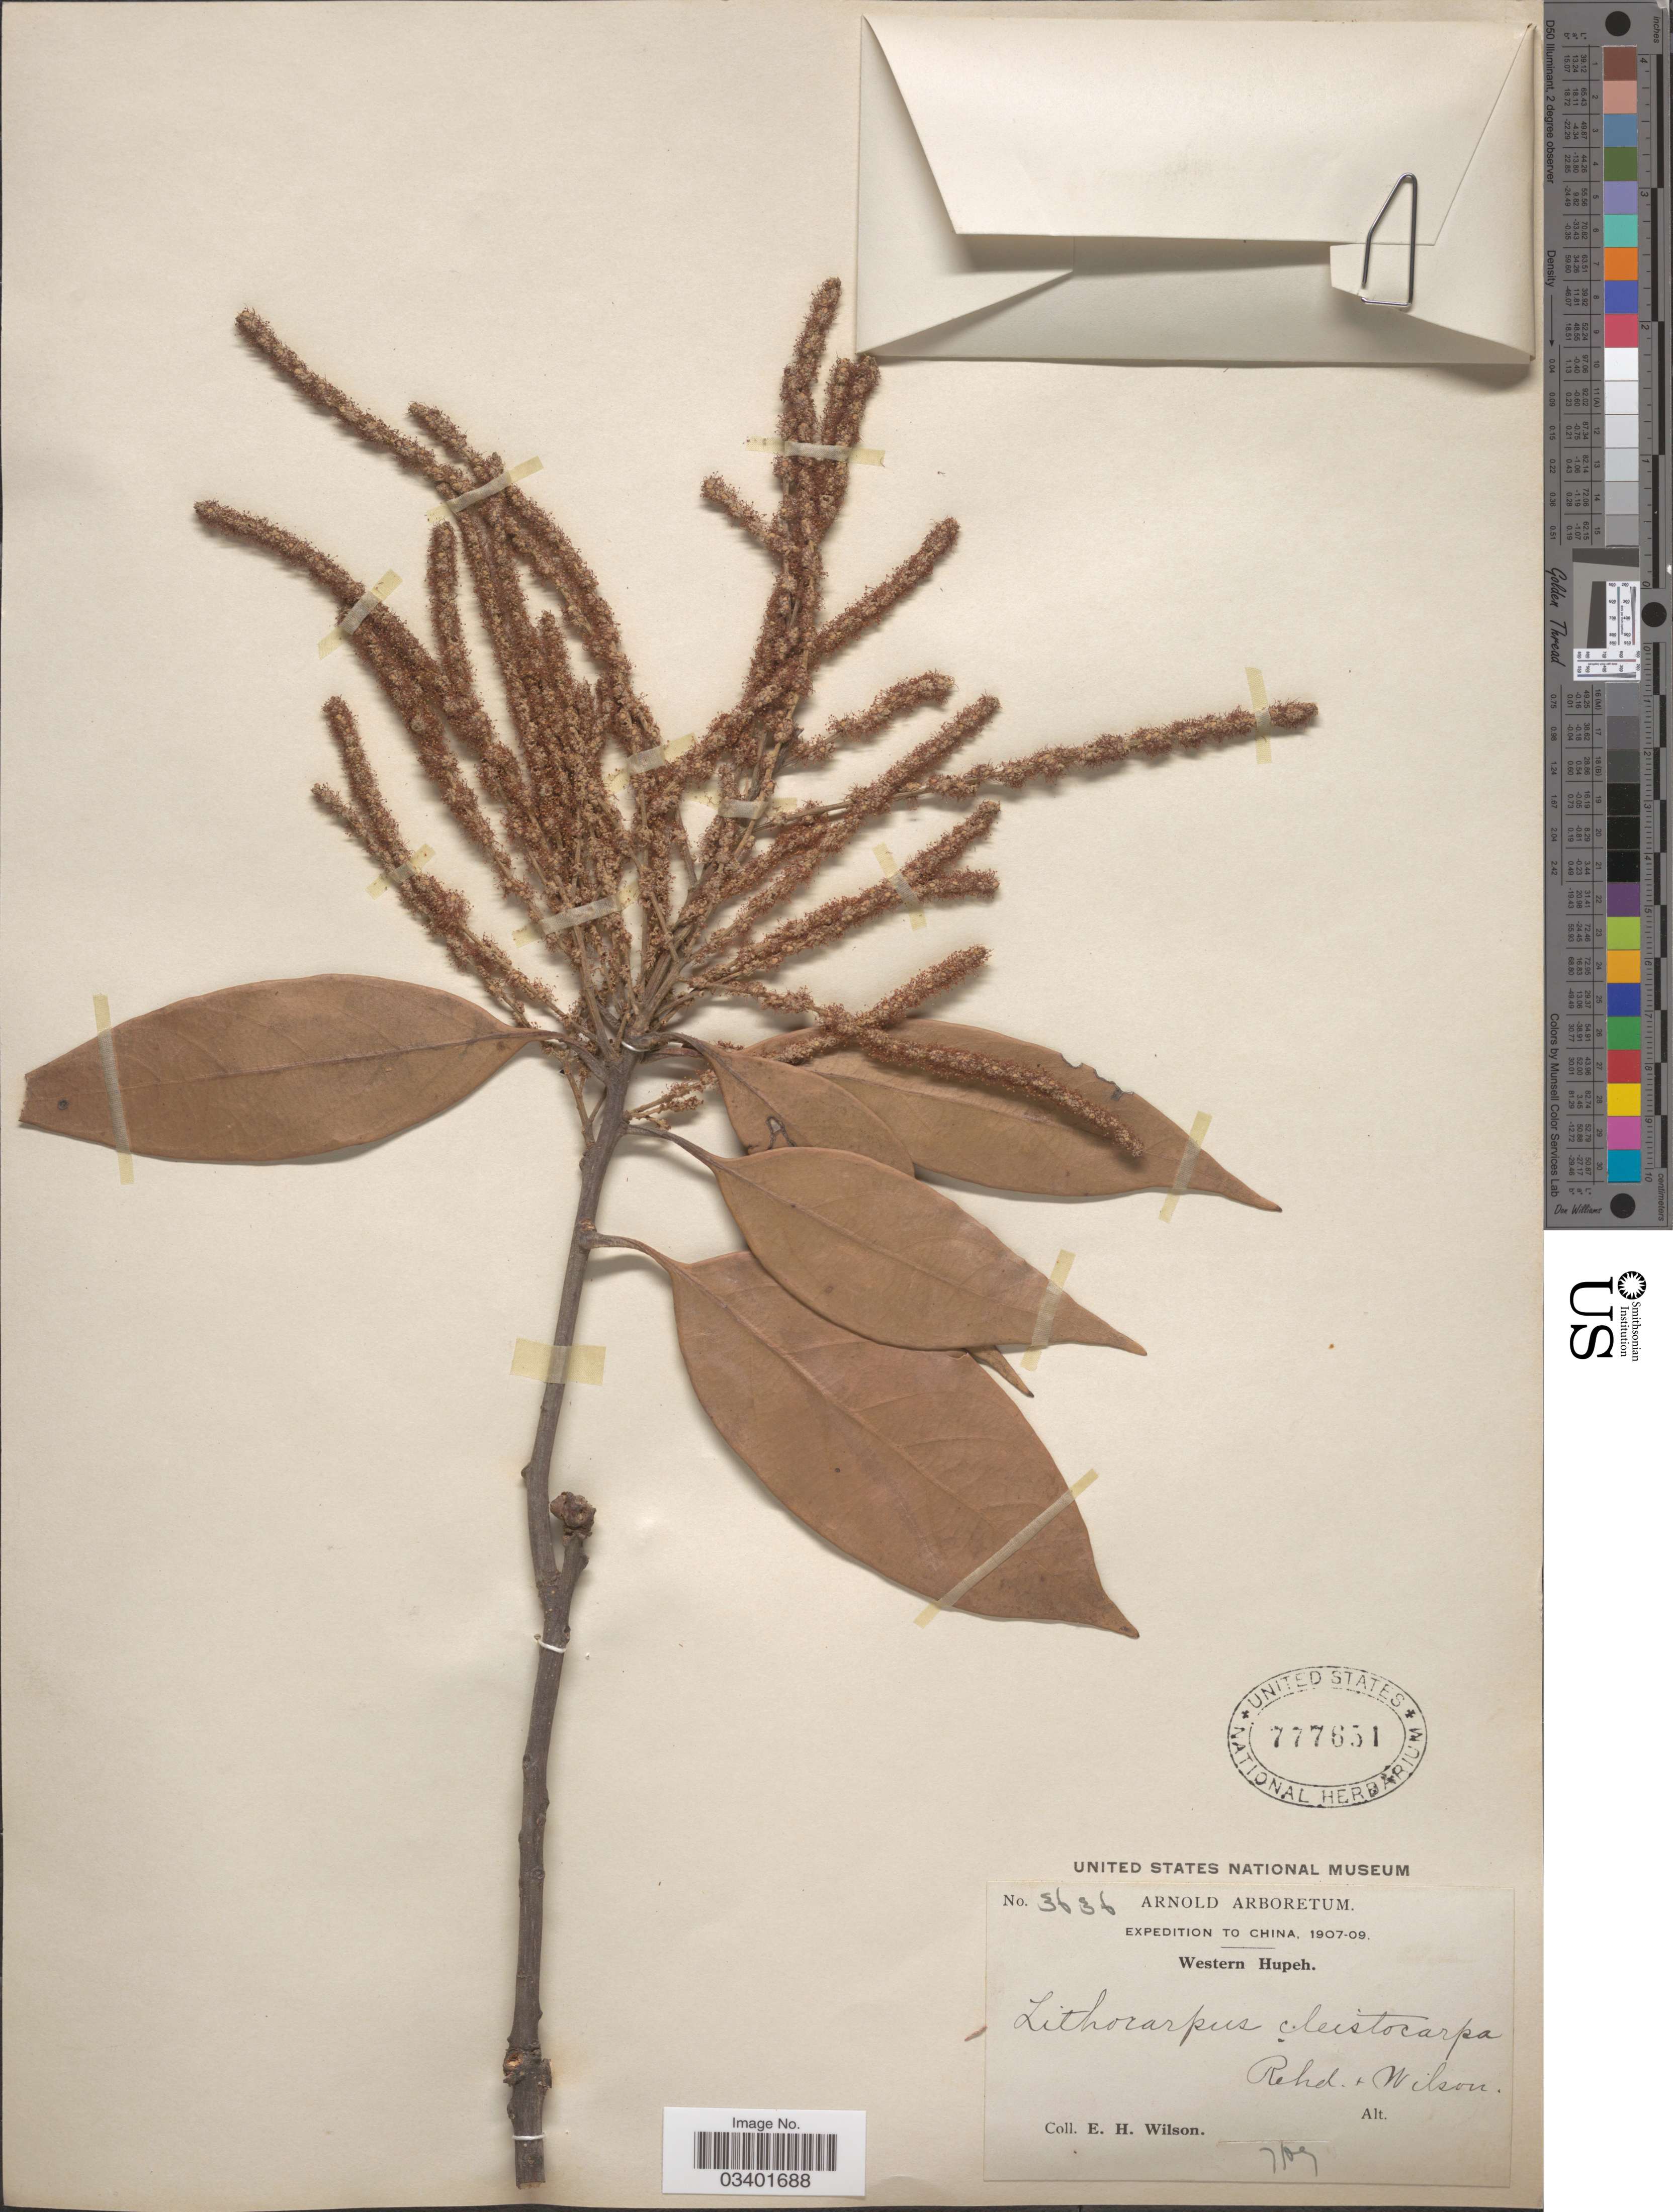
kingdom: Plantae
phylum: Tracheophyta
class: Magnoliopsida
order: Fagales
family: Fagaceae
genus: Lithocarpus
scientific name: Lithocarpus cleistocarpus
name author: (Seemen) Rehder & E.H. Wilson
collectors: E. Wilson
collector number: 3636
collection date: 1909-07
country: China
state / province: Hubei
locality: Western Hupeh.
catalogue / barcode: US 777651